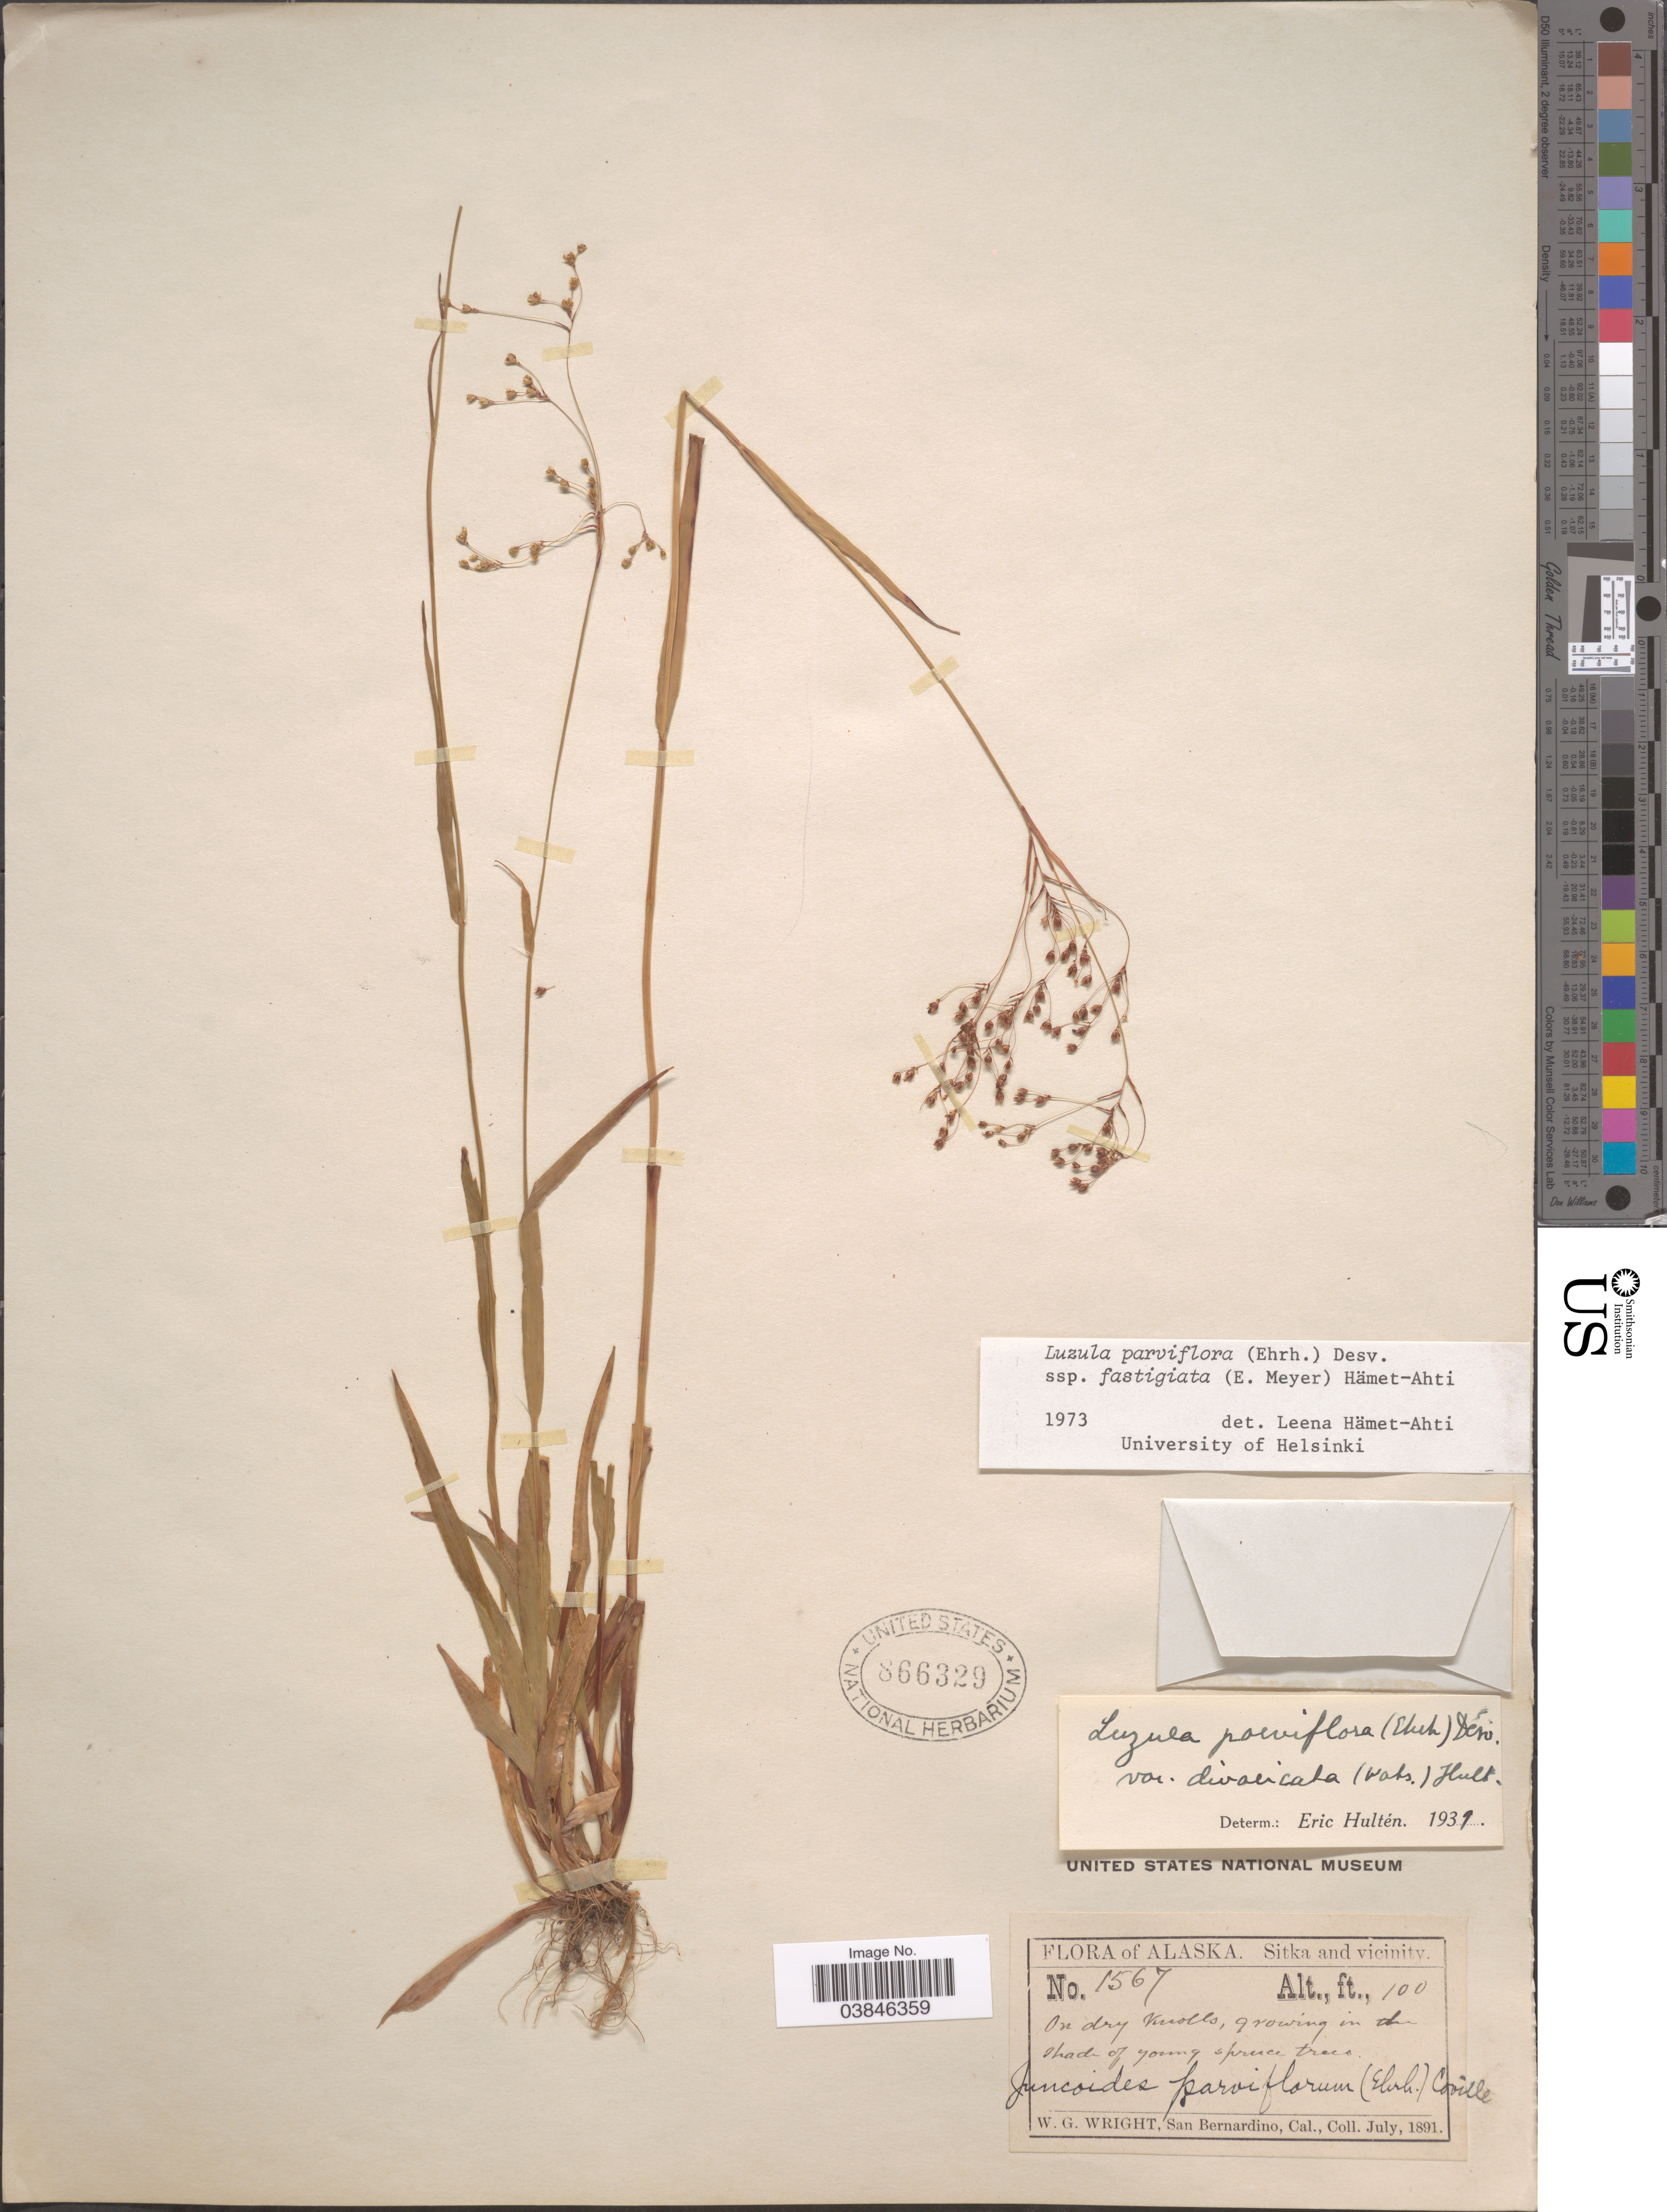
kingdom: Plantae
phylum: Tracheophyta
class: Liliopsida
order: Poales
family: Juncaceae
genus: Luzula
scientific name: Luzula parviflora subsp. fastigiata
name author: Buchenau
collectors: W. G. Wright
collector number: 1567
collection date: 1891-07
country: United States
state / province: Alaska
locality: Sitka and vicinity.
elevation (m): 30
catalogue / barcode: US 866329